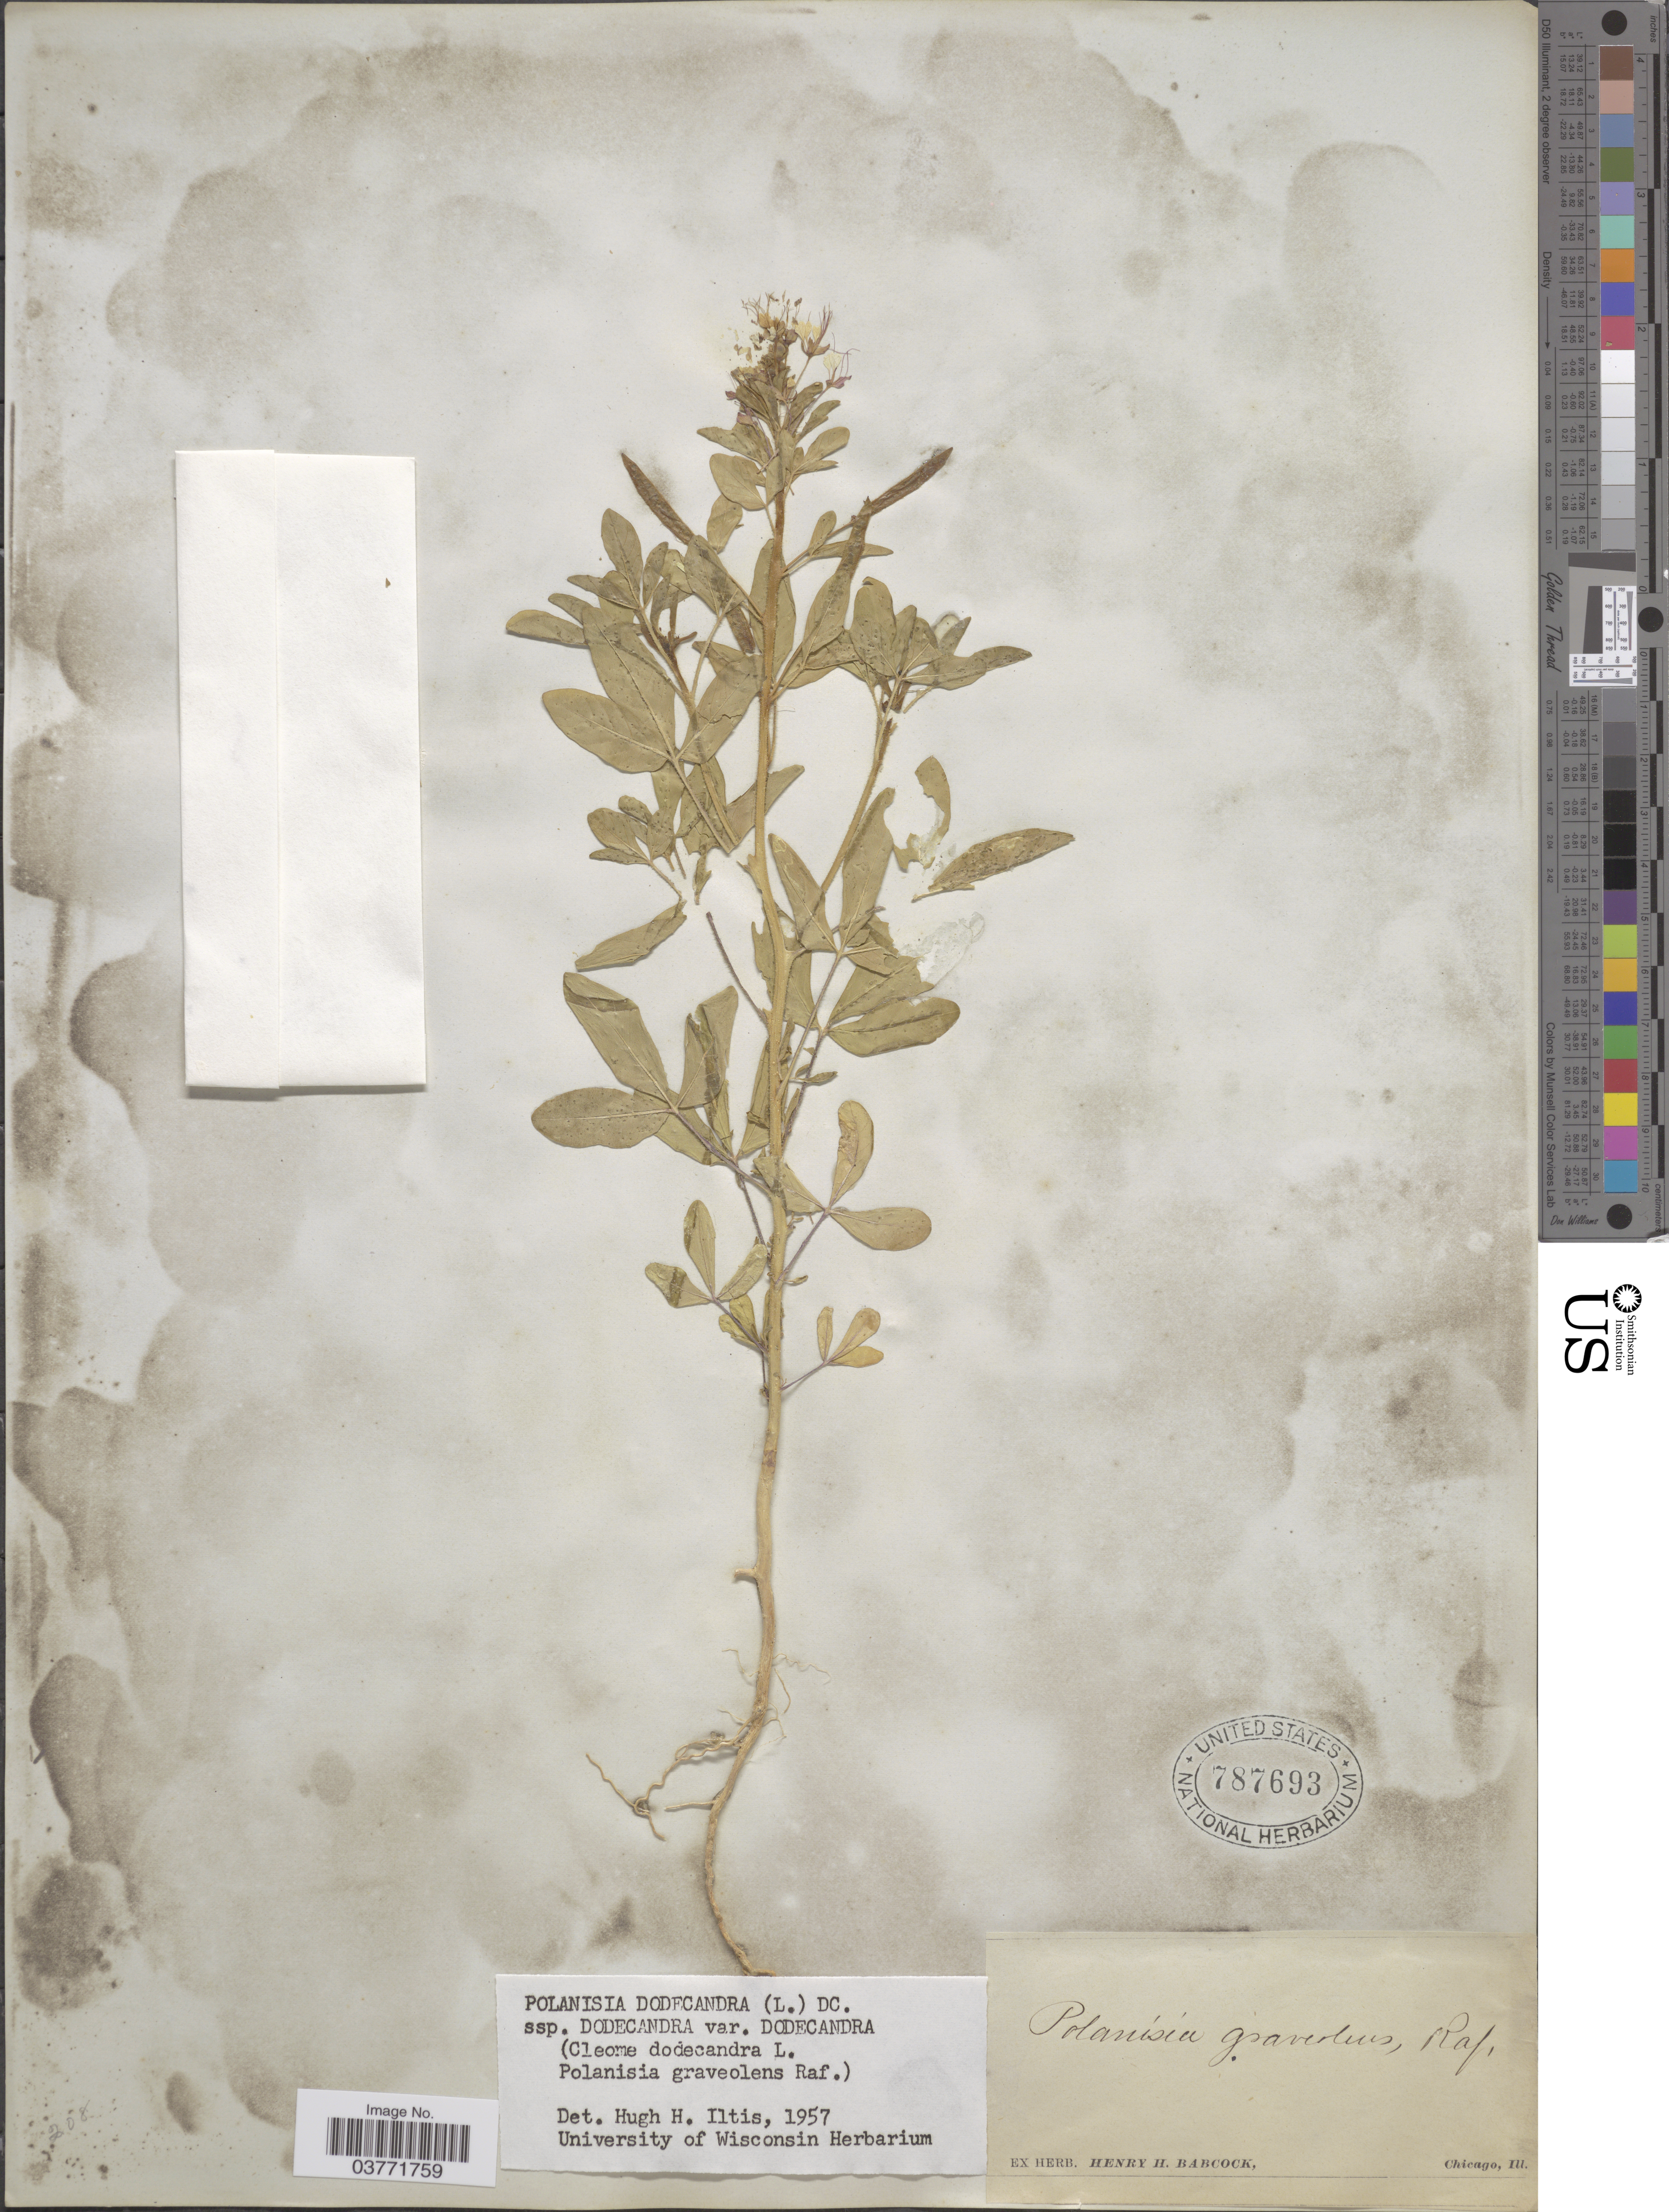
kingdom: Plantae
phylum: Tracheophyta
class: Magnoliopsida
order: Brassicales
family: Cleomaceae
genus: Polanisia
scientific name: Polanisia dodecandra subsp. dodecandra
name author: (L.) DC.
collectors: ex herb. Henry Homes Babcock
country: United States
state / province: Illinois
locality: Chicago.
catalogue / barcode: US 787693